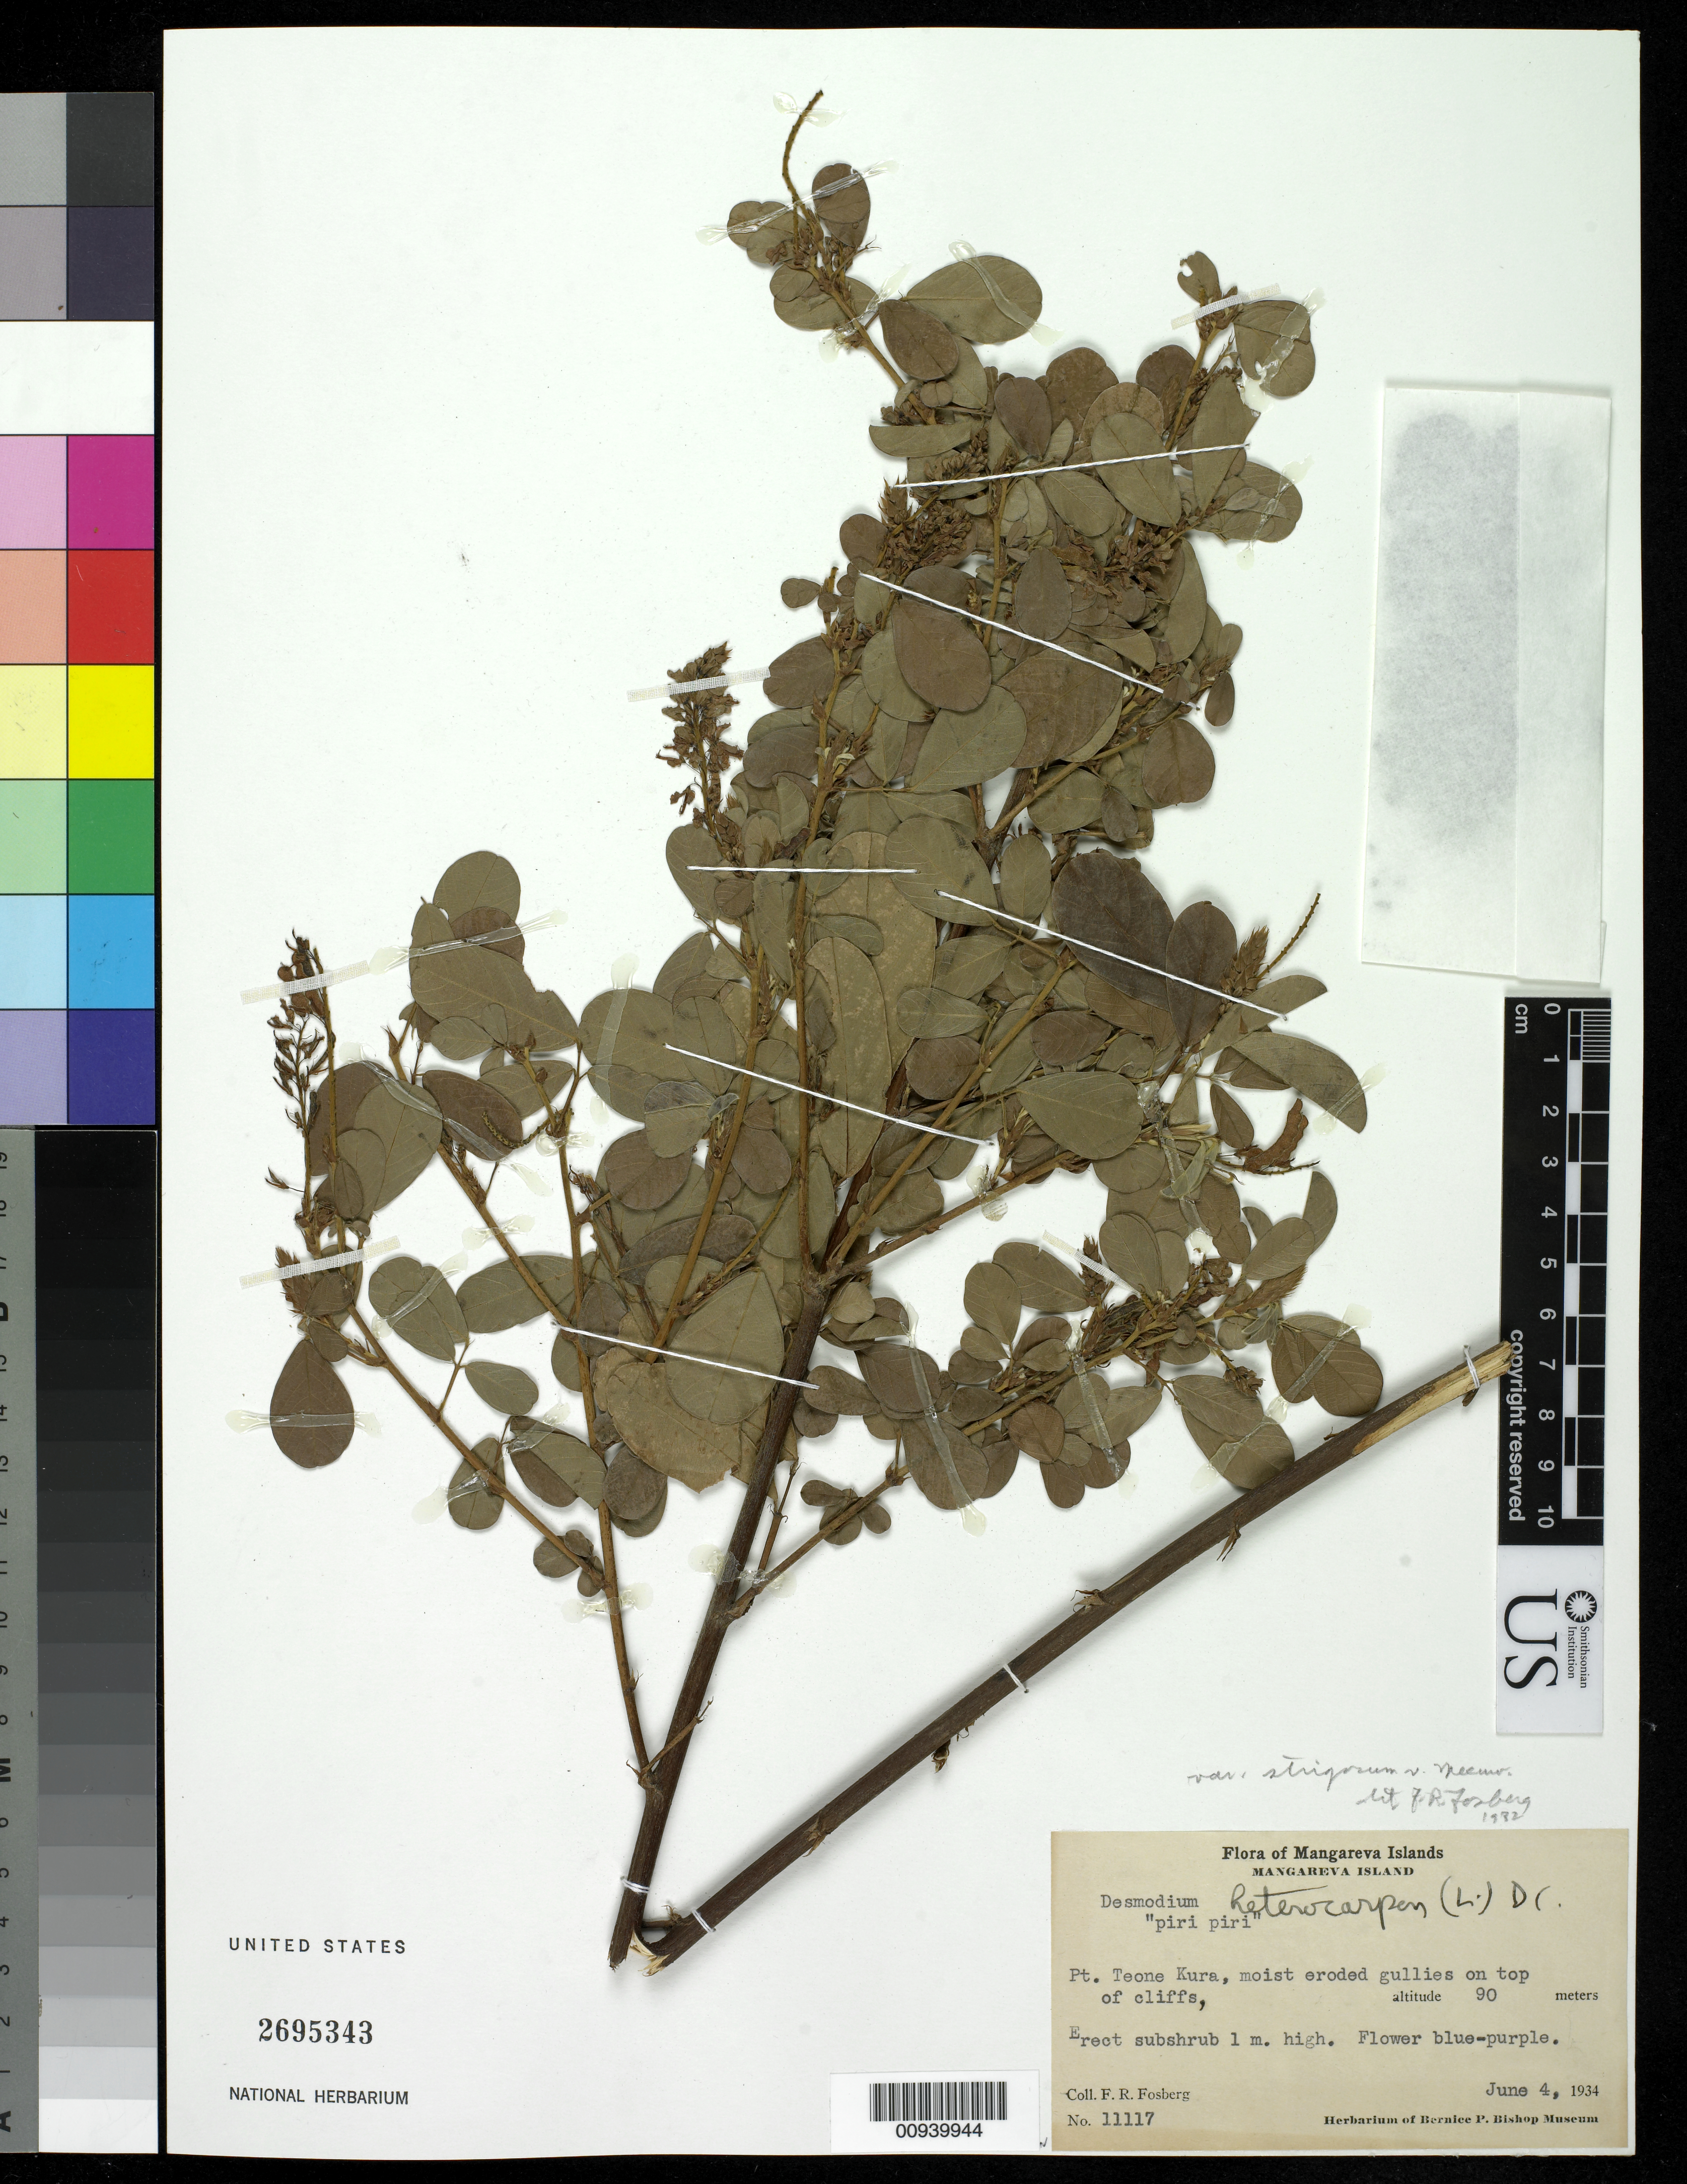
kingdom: Plantae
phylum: Tracheophyta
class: Magnoliopsida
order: Fabales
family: Fabaceae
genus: Grona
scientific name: Grona heterocarpos var. strigosa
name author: (Meeuwen) H. Ohashi & K. Ohashi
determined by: Strong, Mark T., (BOT), Smithsonian Institution - National Museum of Natural History (UNITED STATES)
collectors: F. R. Fosberg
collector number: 11117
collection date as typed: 04 Jun 1934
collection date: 1934-06-04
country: French Polynesia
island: Mangareva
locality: Pt. Teone Kura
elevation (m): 90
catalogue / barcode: US 2695343